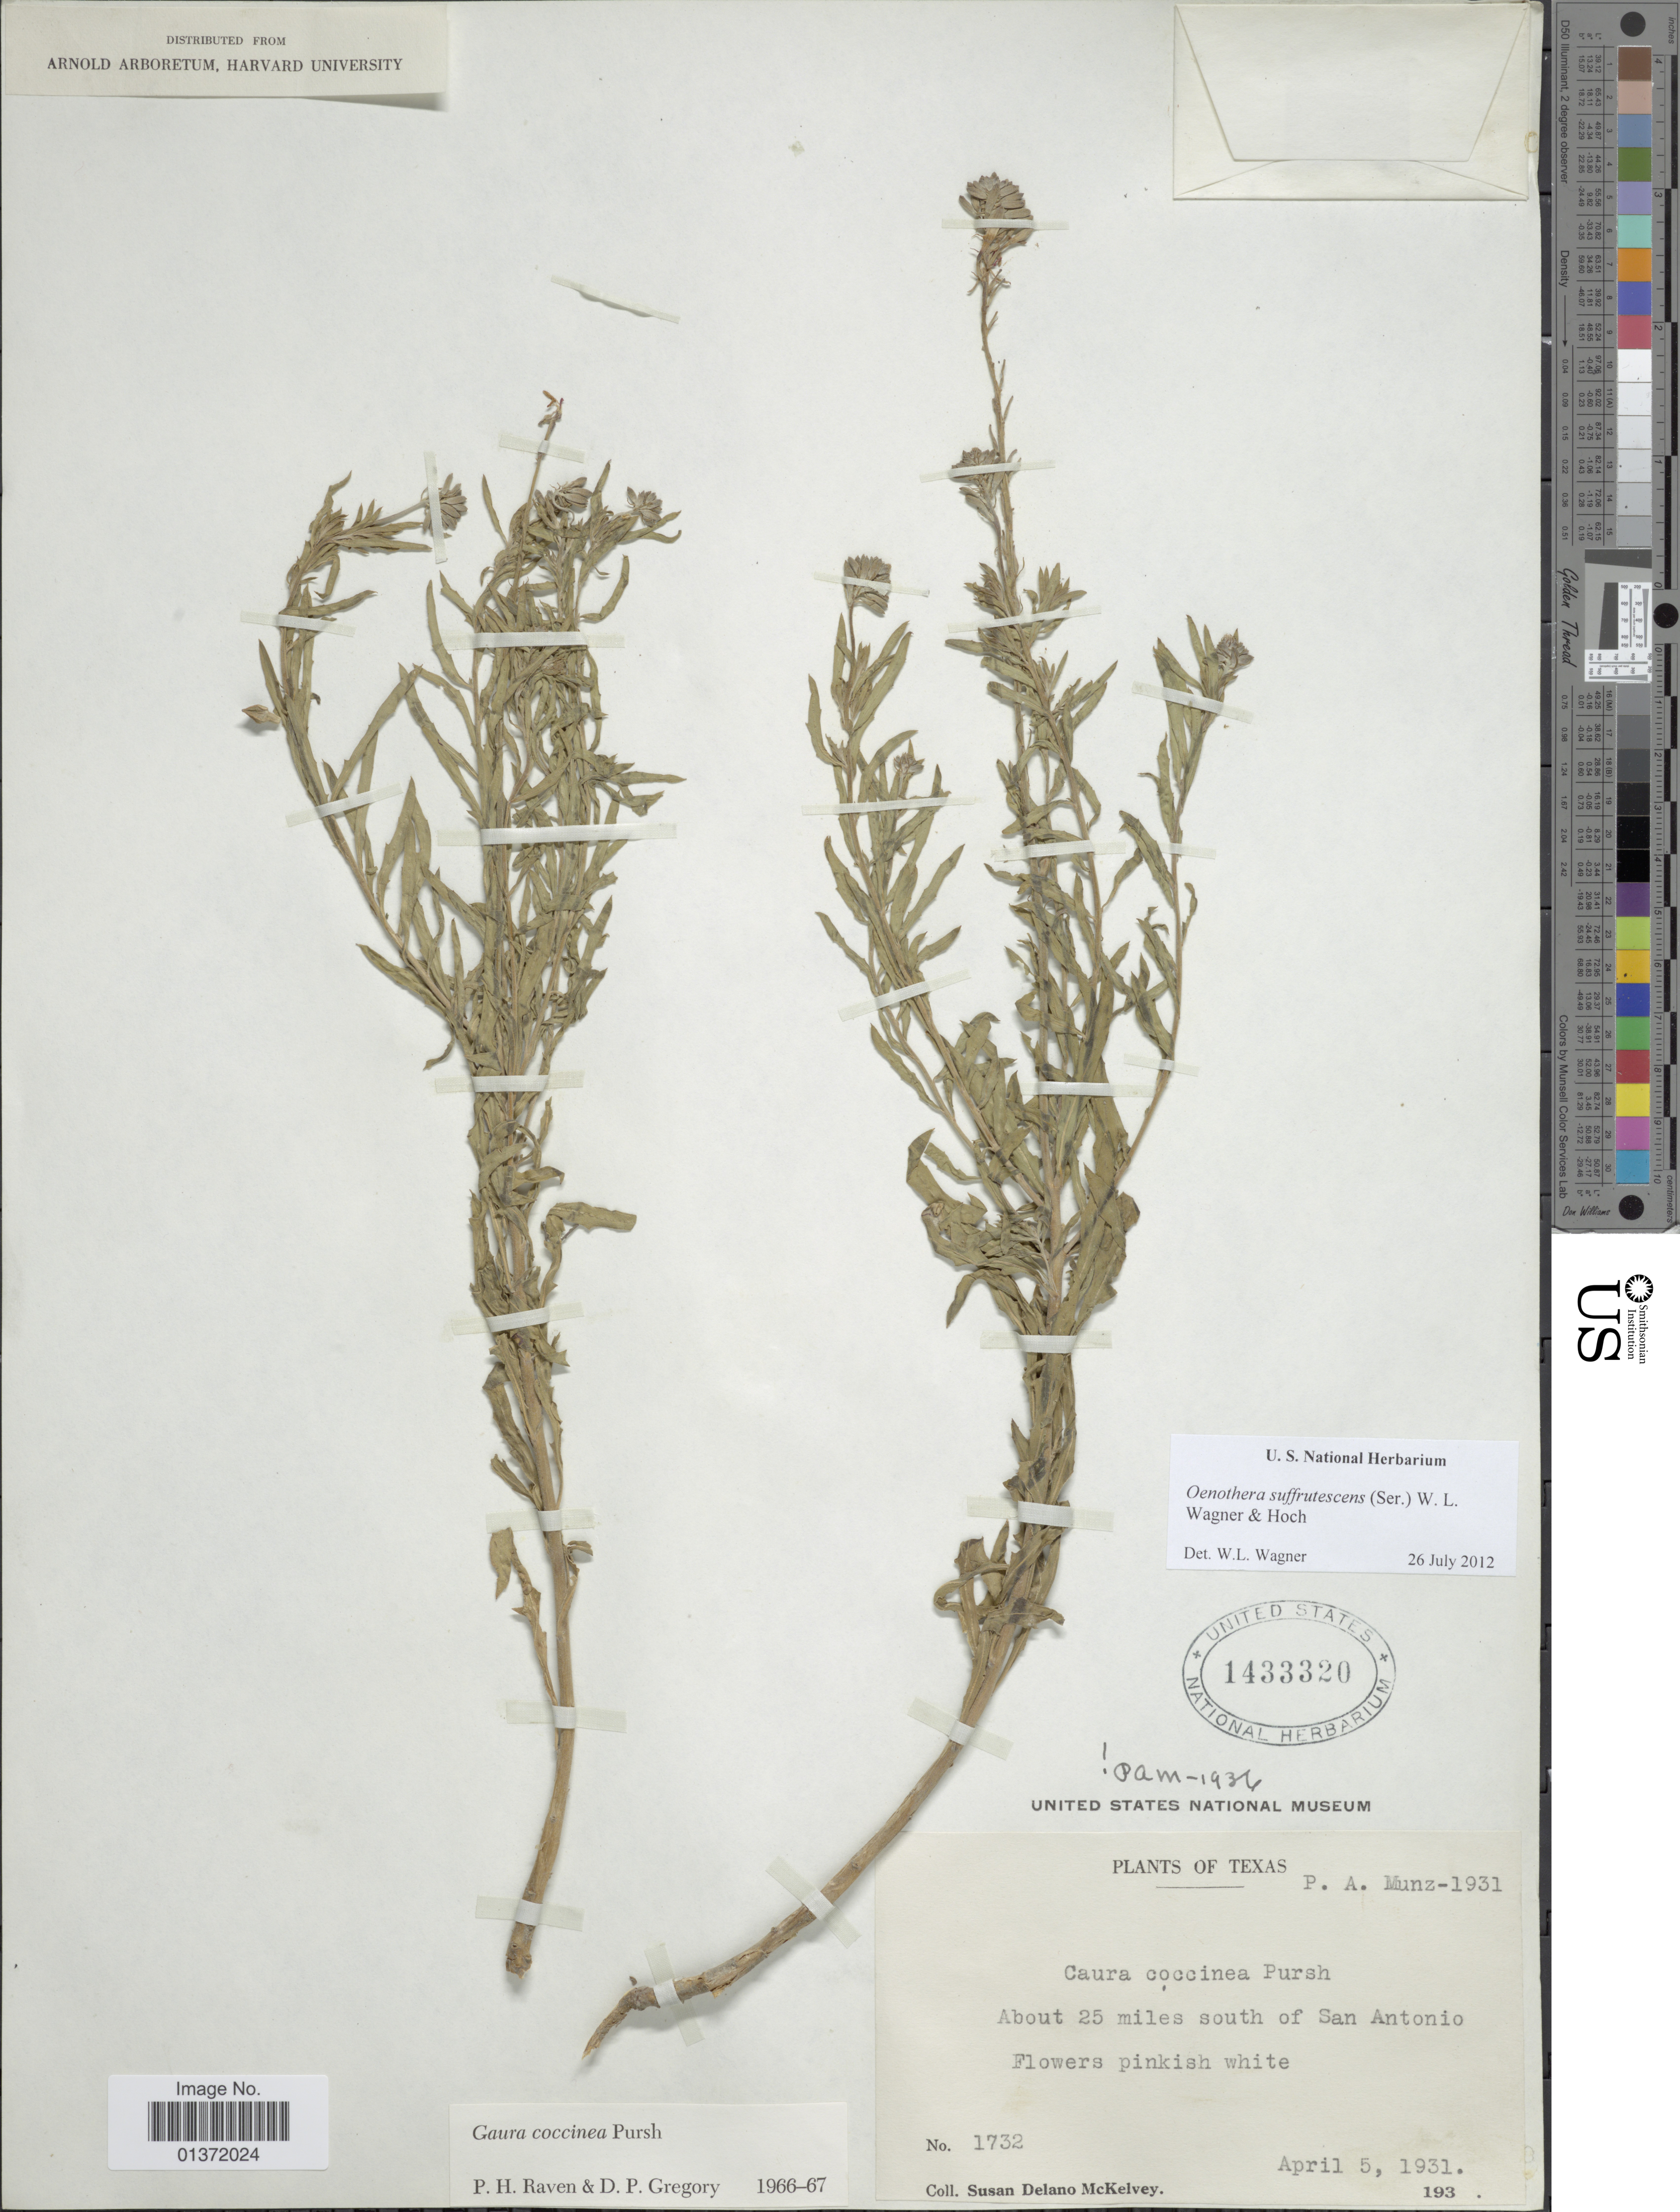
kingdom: Plantae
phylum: Tracheophyta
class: Magnoliopsida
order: Myrtales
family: Onagraceae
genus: Oenothera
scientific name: Oenothera suffrutescens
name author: (Ser.) W.L. Wagner & Hoch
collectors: S. A. McKelvey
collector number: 1732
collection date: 1931-04-05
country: United States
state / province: Texas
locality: About 25 miles south of San Antonio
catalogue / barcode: US 1433320